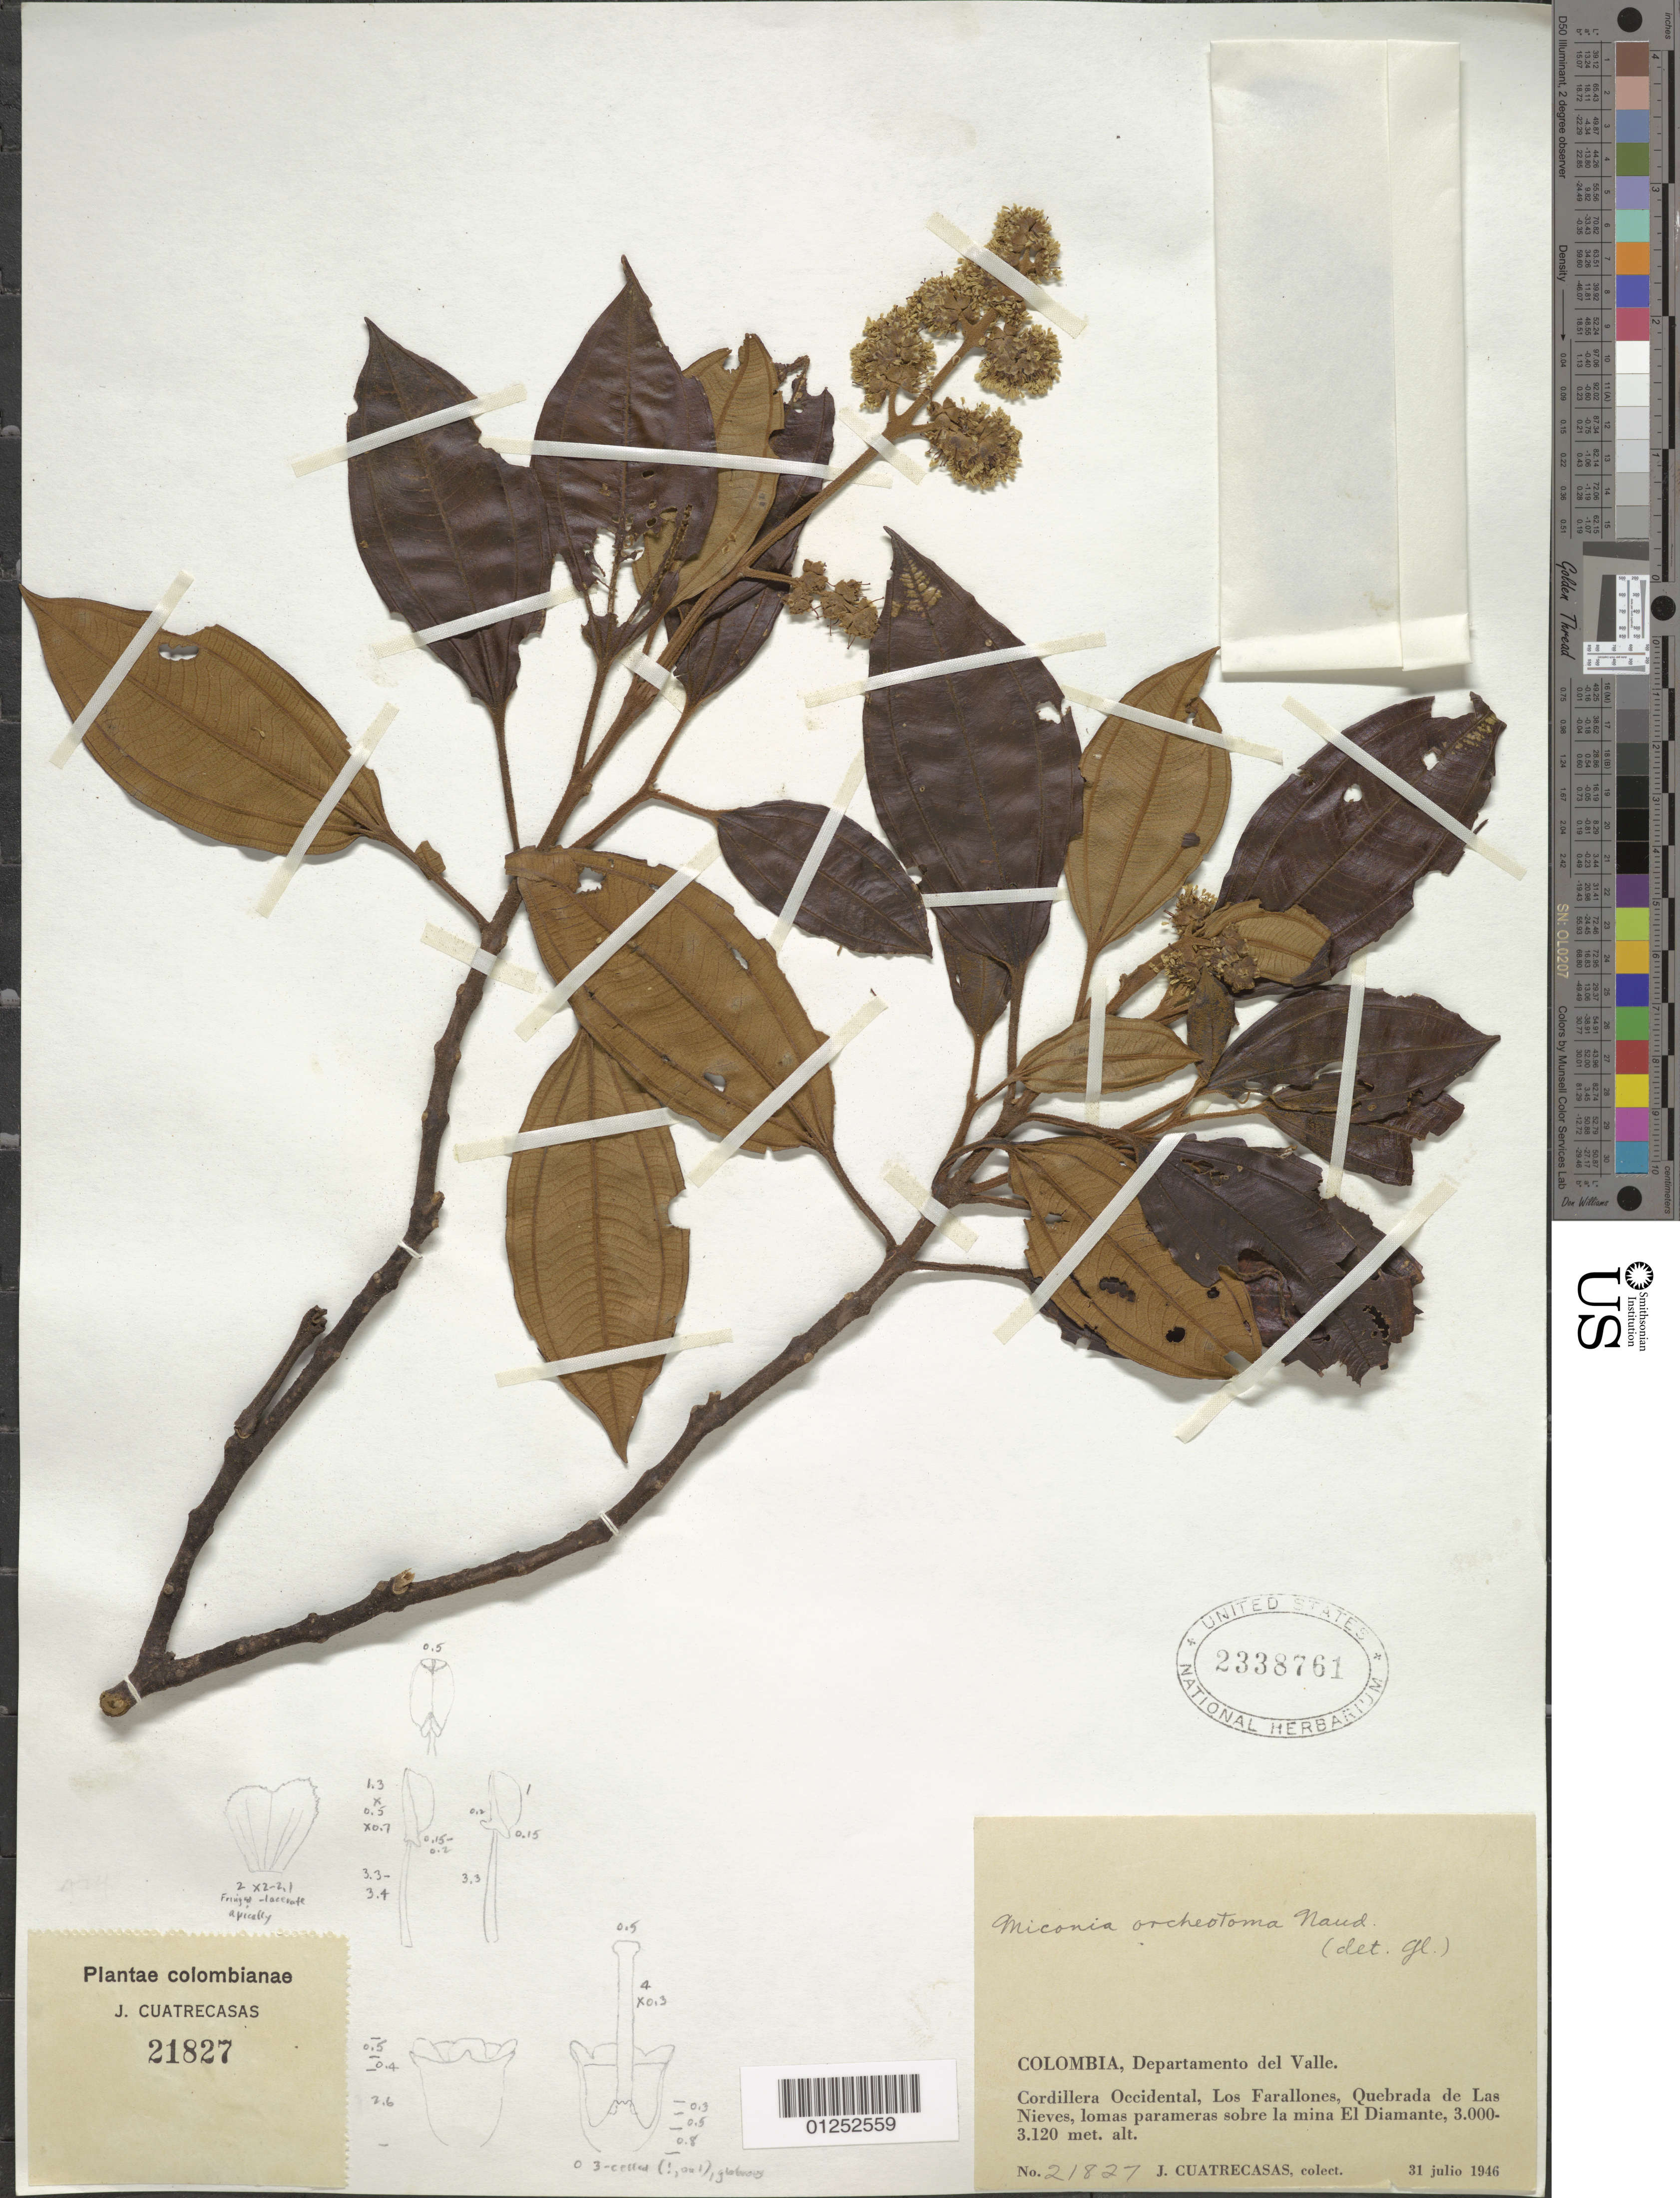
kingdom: Plantae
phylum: Tracheophyta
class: Magnoliopsida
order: Myrtales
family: Melastomataceae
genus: Miconia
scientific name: Miconia orcheotoma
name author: Naudin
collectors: J. Cuatrecasas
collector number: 21827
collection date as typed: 31 Jul 1946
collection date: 1946-07-31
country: Colombia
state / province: Valle del Cauca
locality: Cordillera Occidental, los Farallones, Quebrada de las Nieves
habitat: lomas parameras sobre la mina El Diamante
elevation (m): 3000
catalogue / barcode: US 2338761